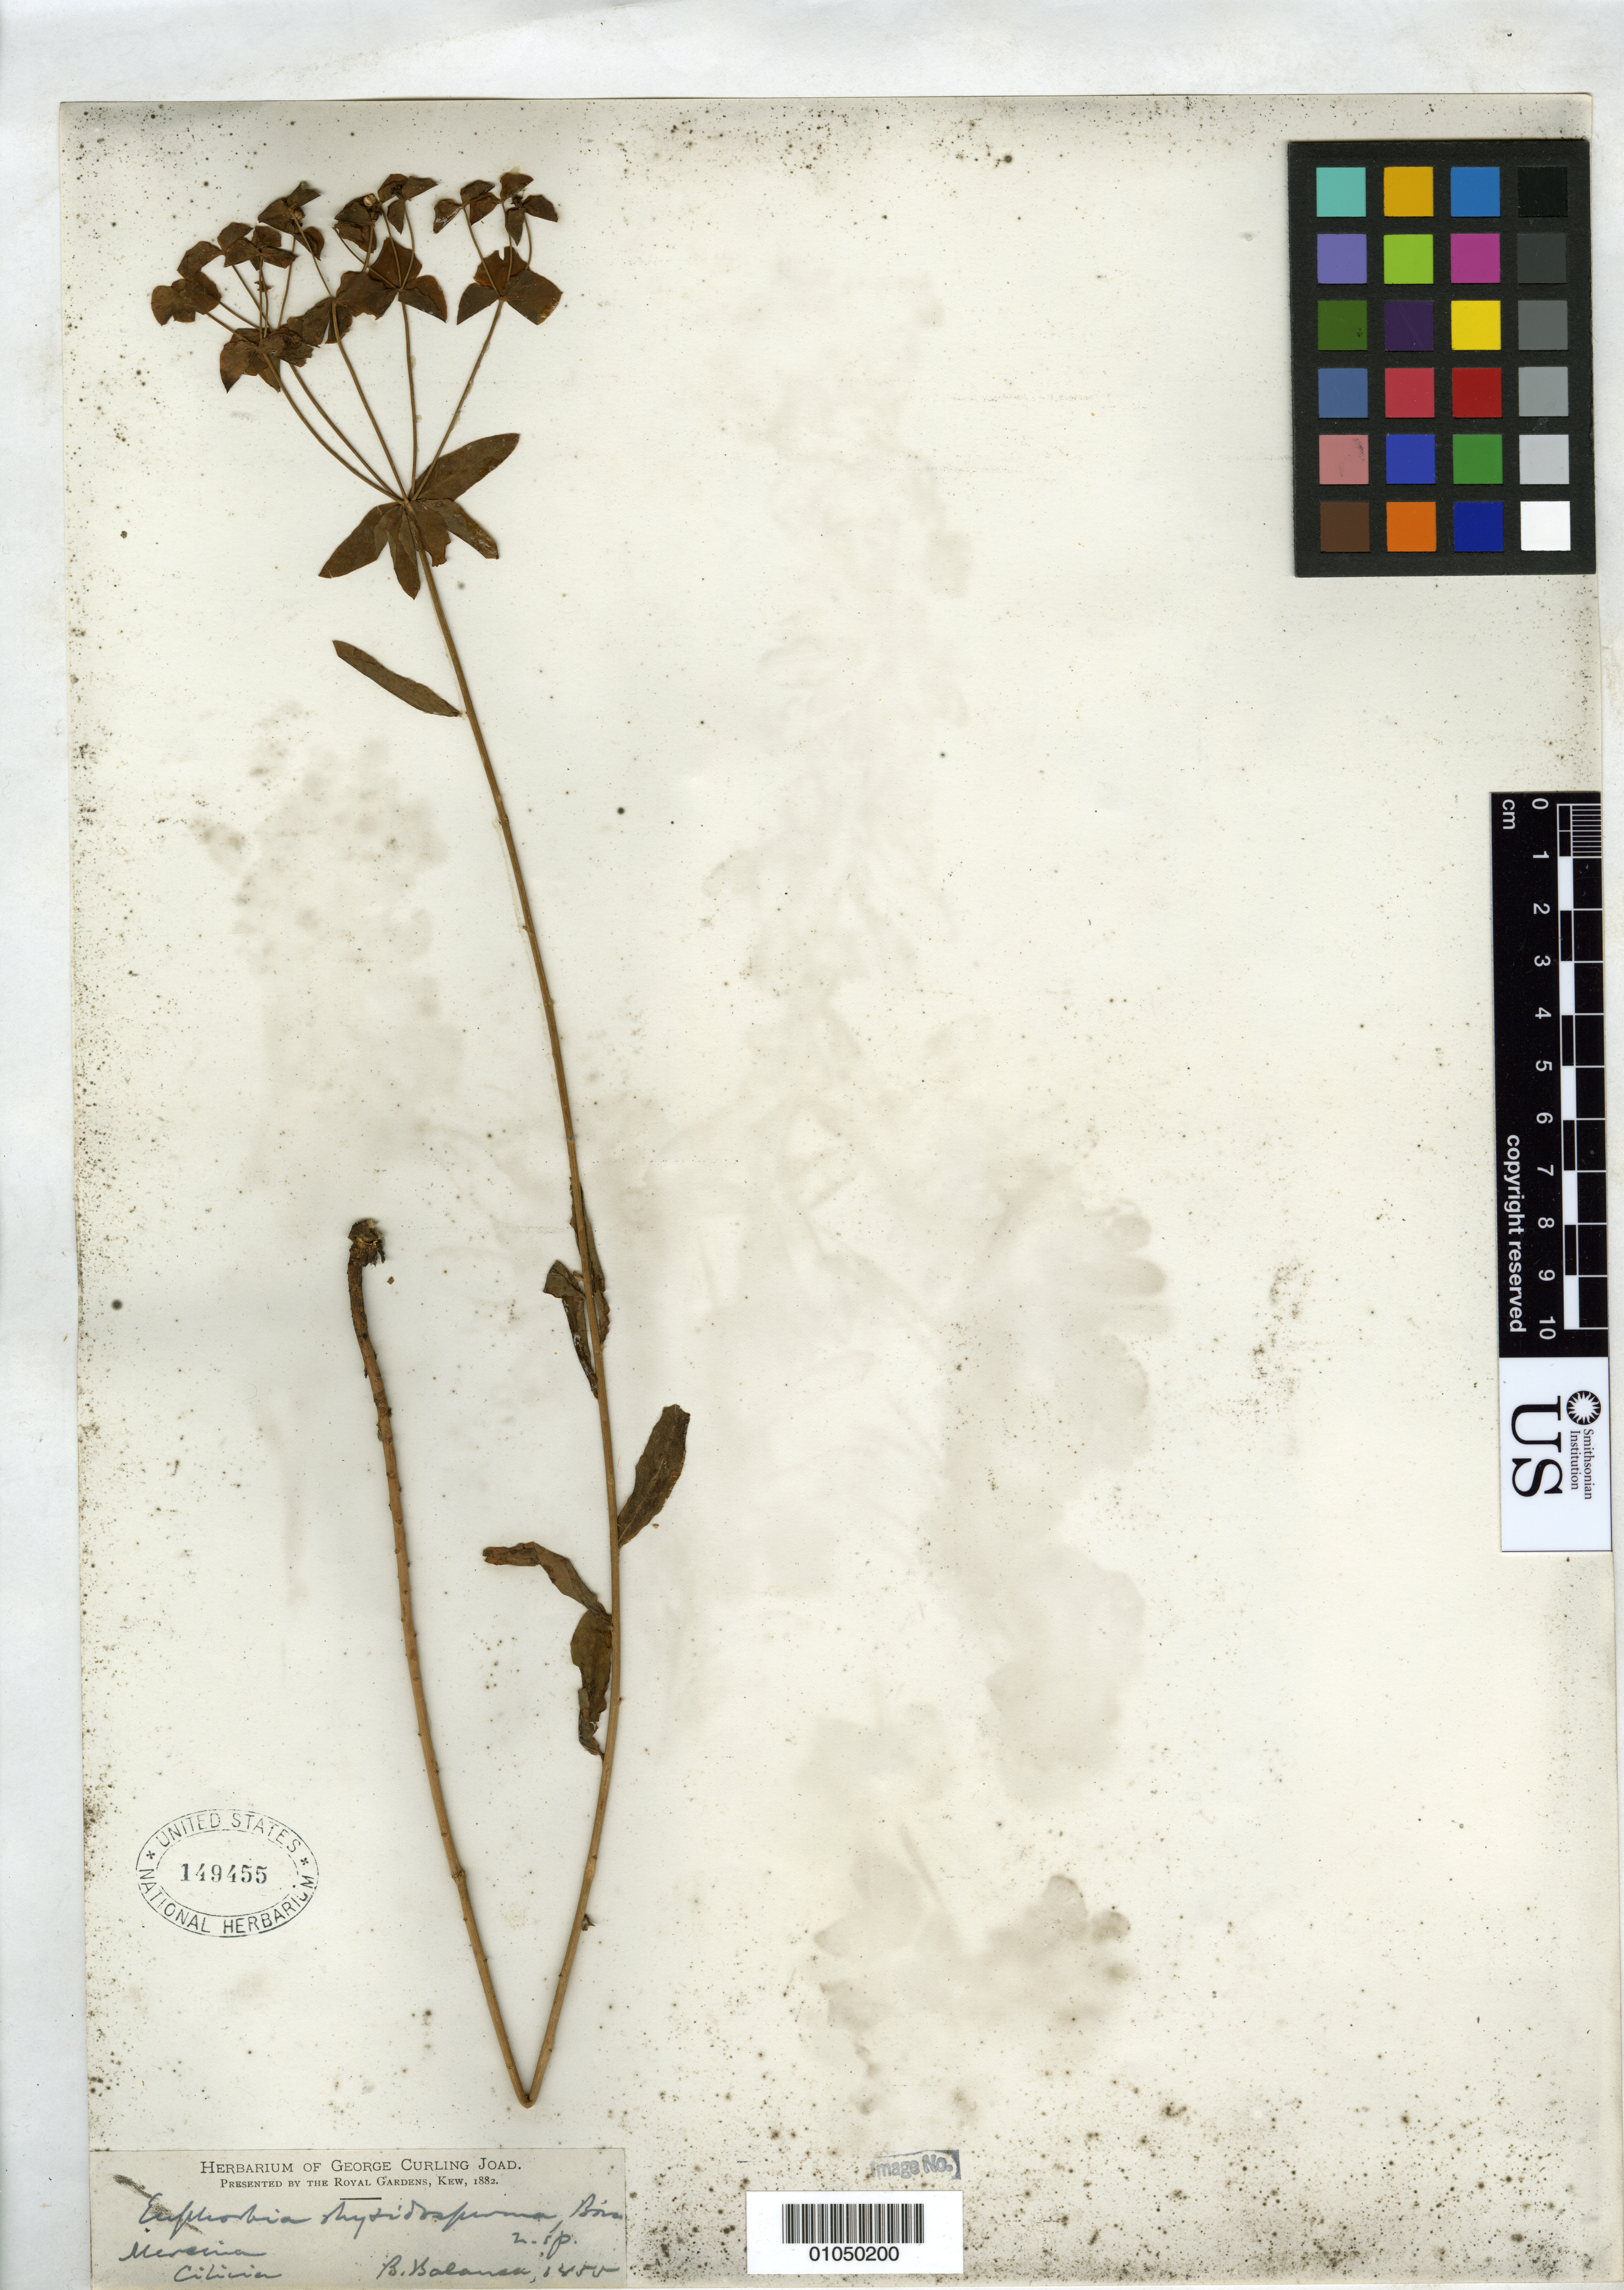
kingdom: Plantae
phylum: Tracheophyta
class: Magnoliopsida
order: Malpighiales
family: Euphorbiaceae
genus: Euphorbia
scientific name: Euphorbia rhytidosperma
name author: Boiss. & Balansa in Boiss.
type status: Isotype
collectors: B. Balansa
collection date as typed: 1855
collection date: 1855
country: Turkey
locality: Mersina, Cilicia.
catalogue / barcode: US 149455